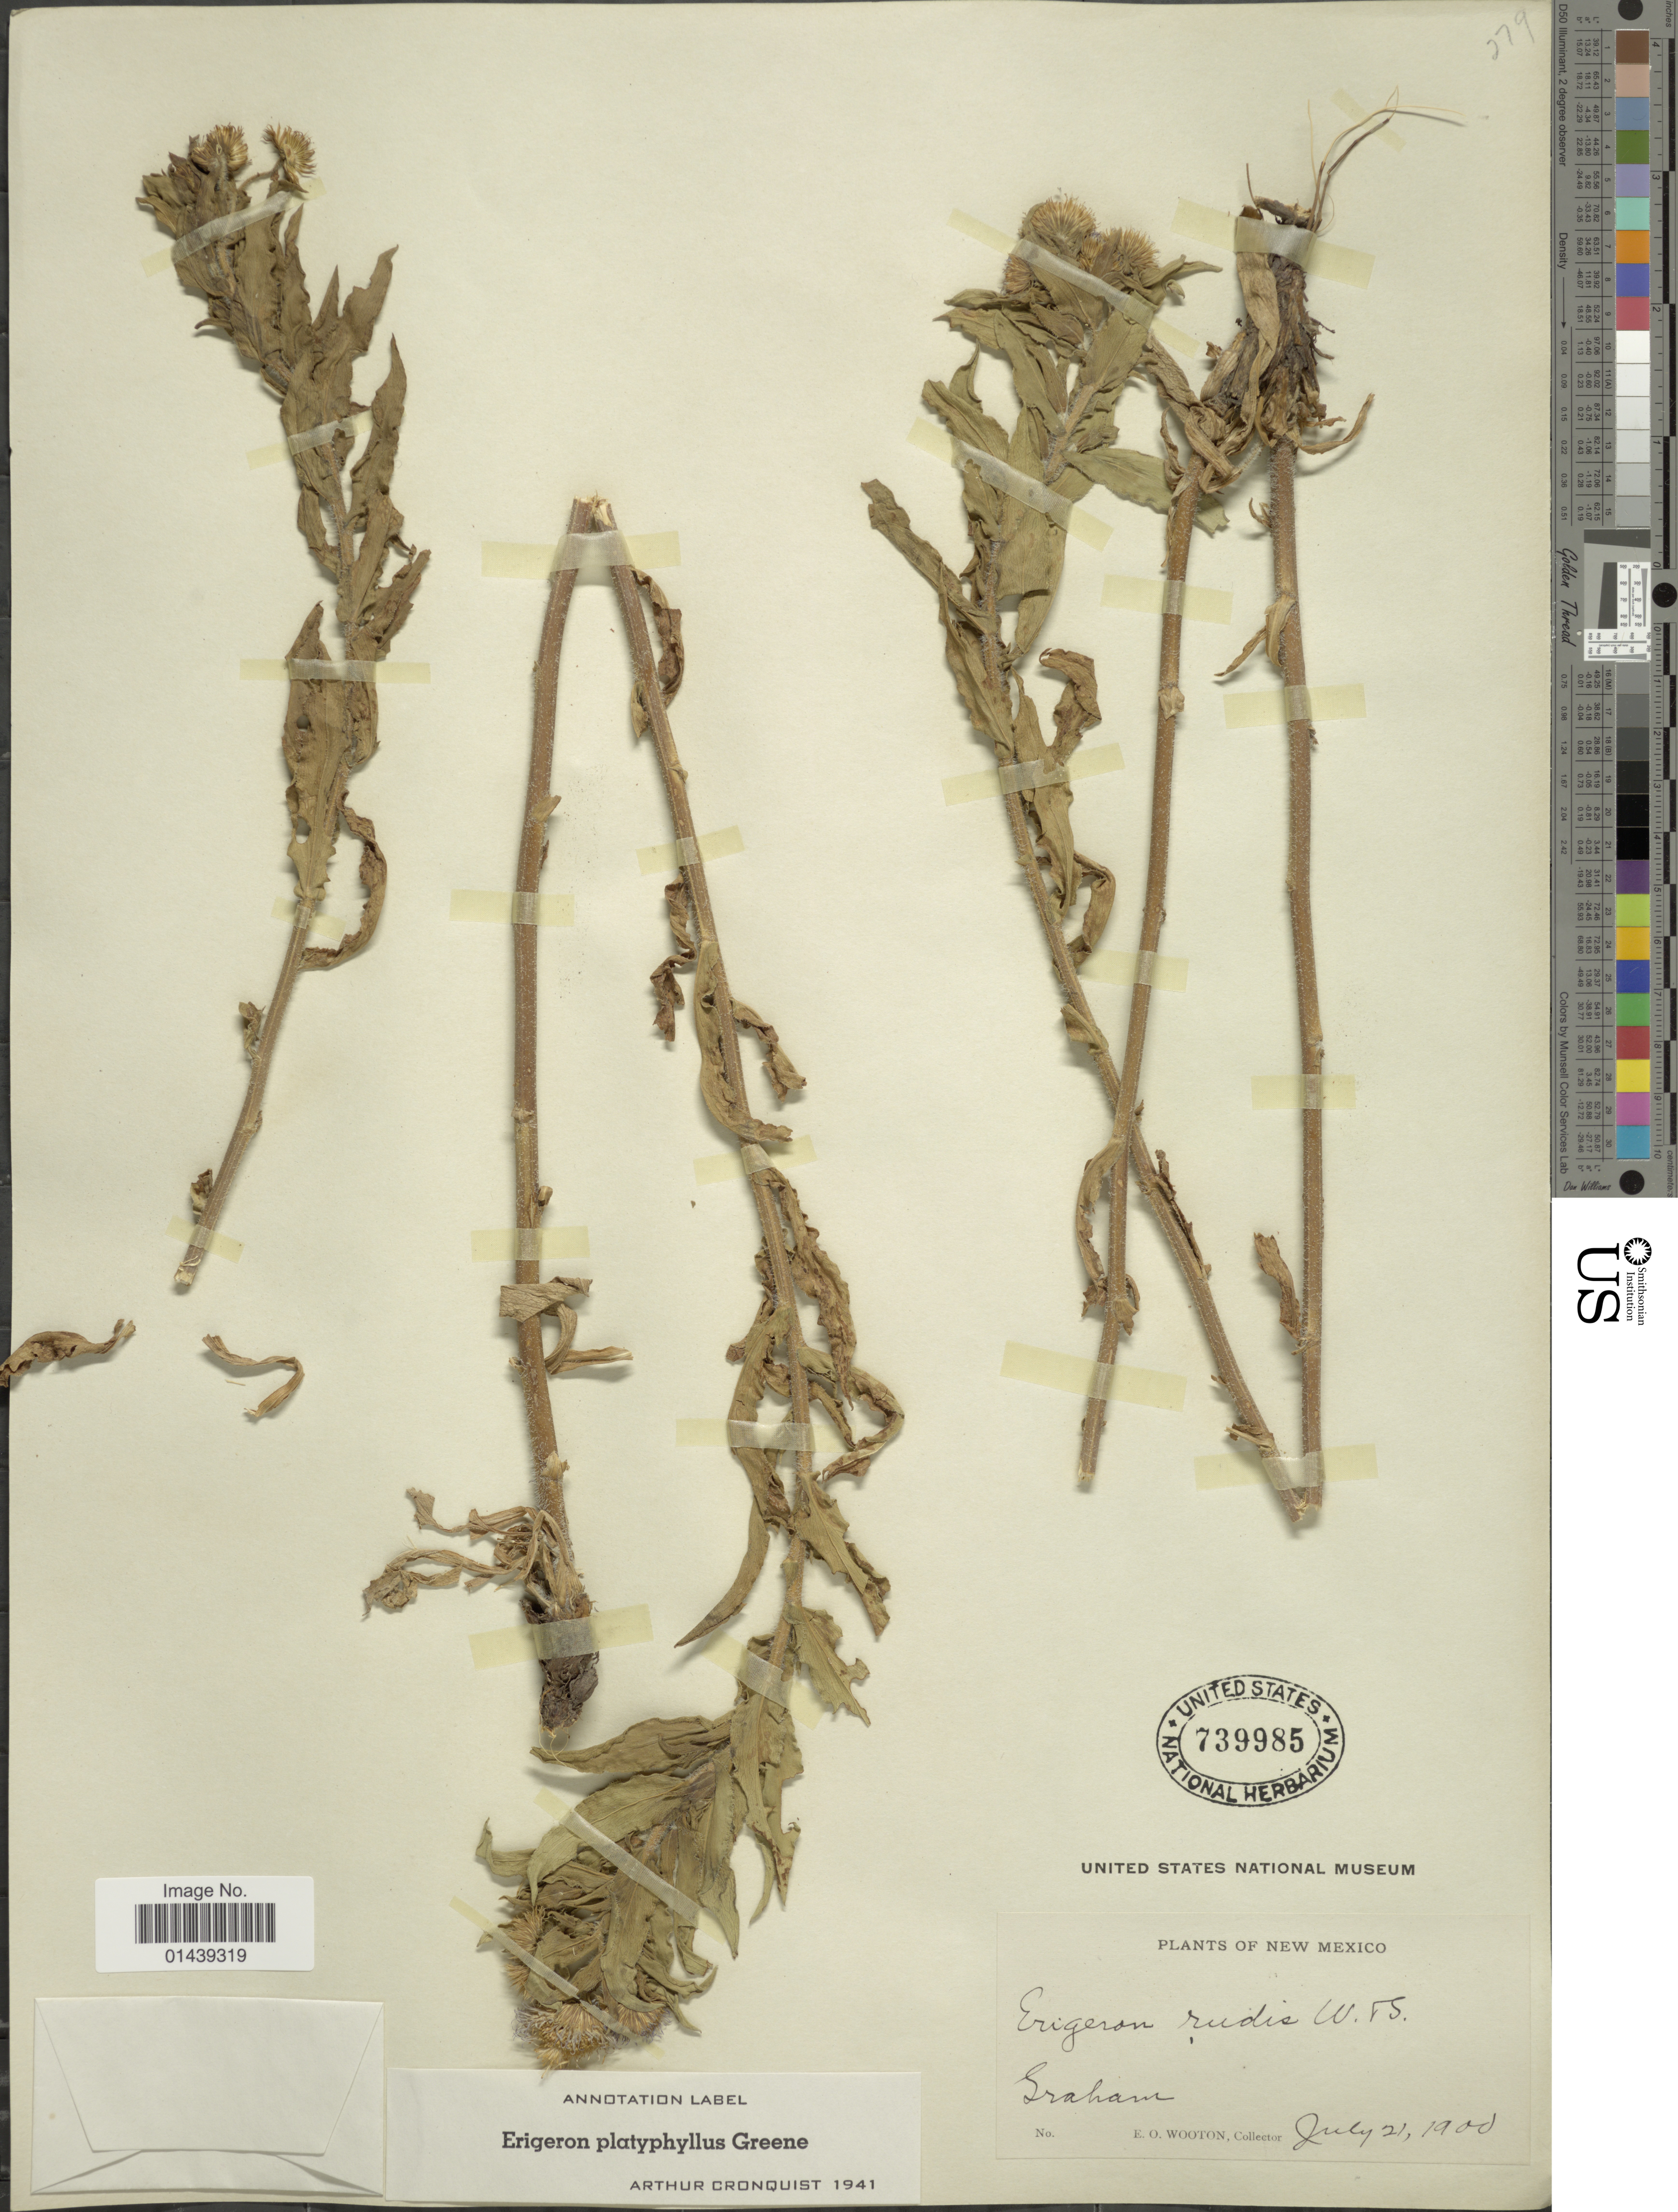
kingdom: Plantae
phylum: Tracheophyta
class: Magnoliopsida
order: Asterales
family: Asteraceae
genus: Erigeron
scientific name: Erigeron platyphyllus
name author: Greene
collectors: E. O. Wooton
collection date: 1900-07-21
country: United States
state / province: New Mexico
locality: Graham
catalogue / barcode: US 739985